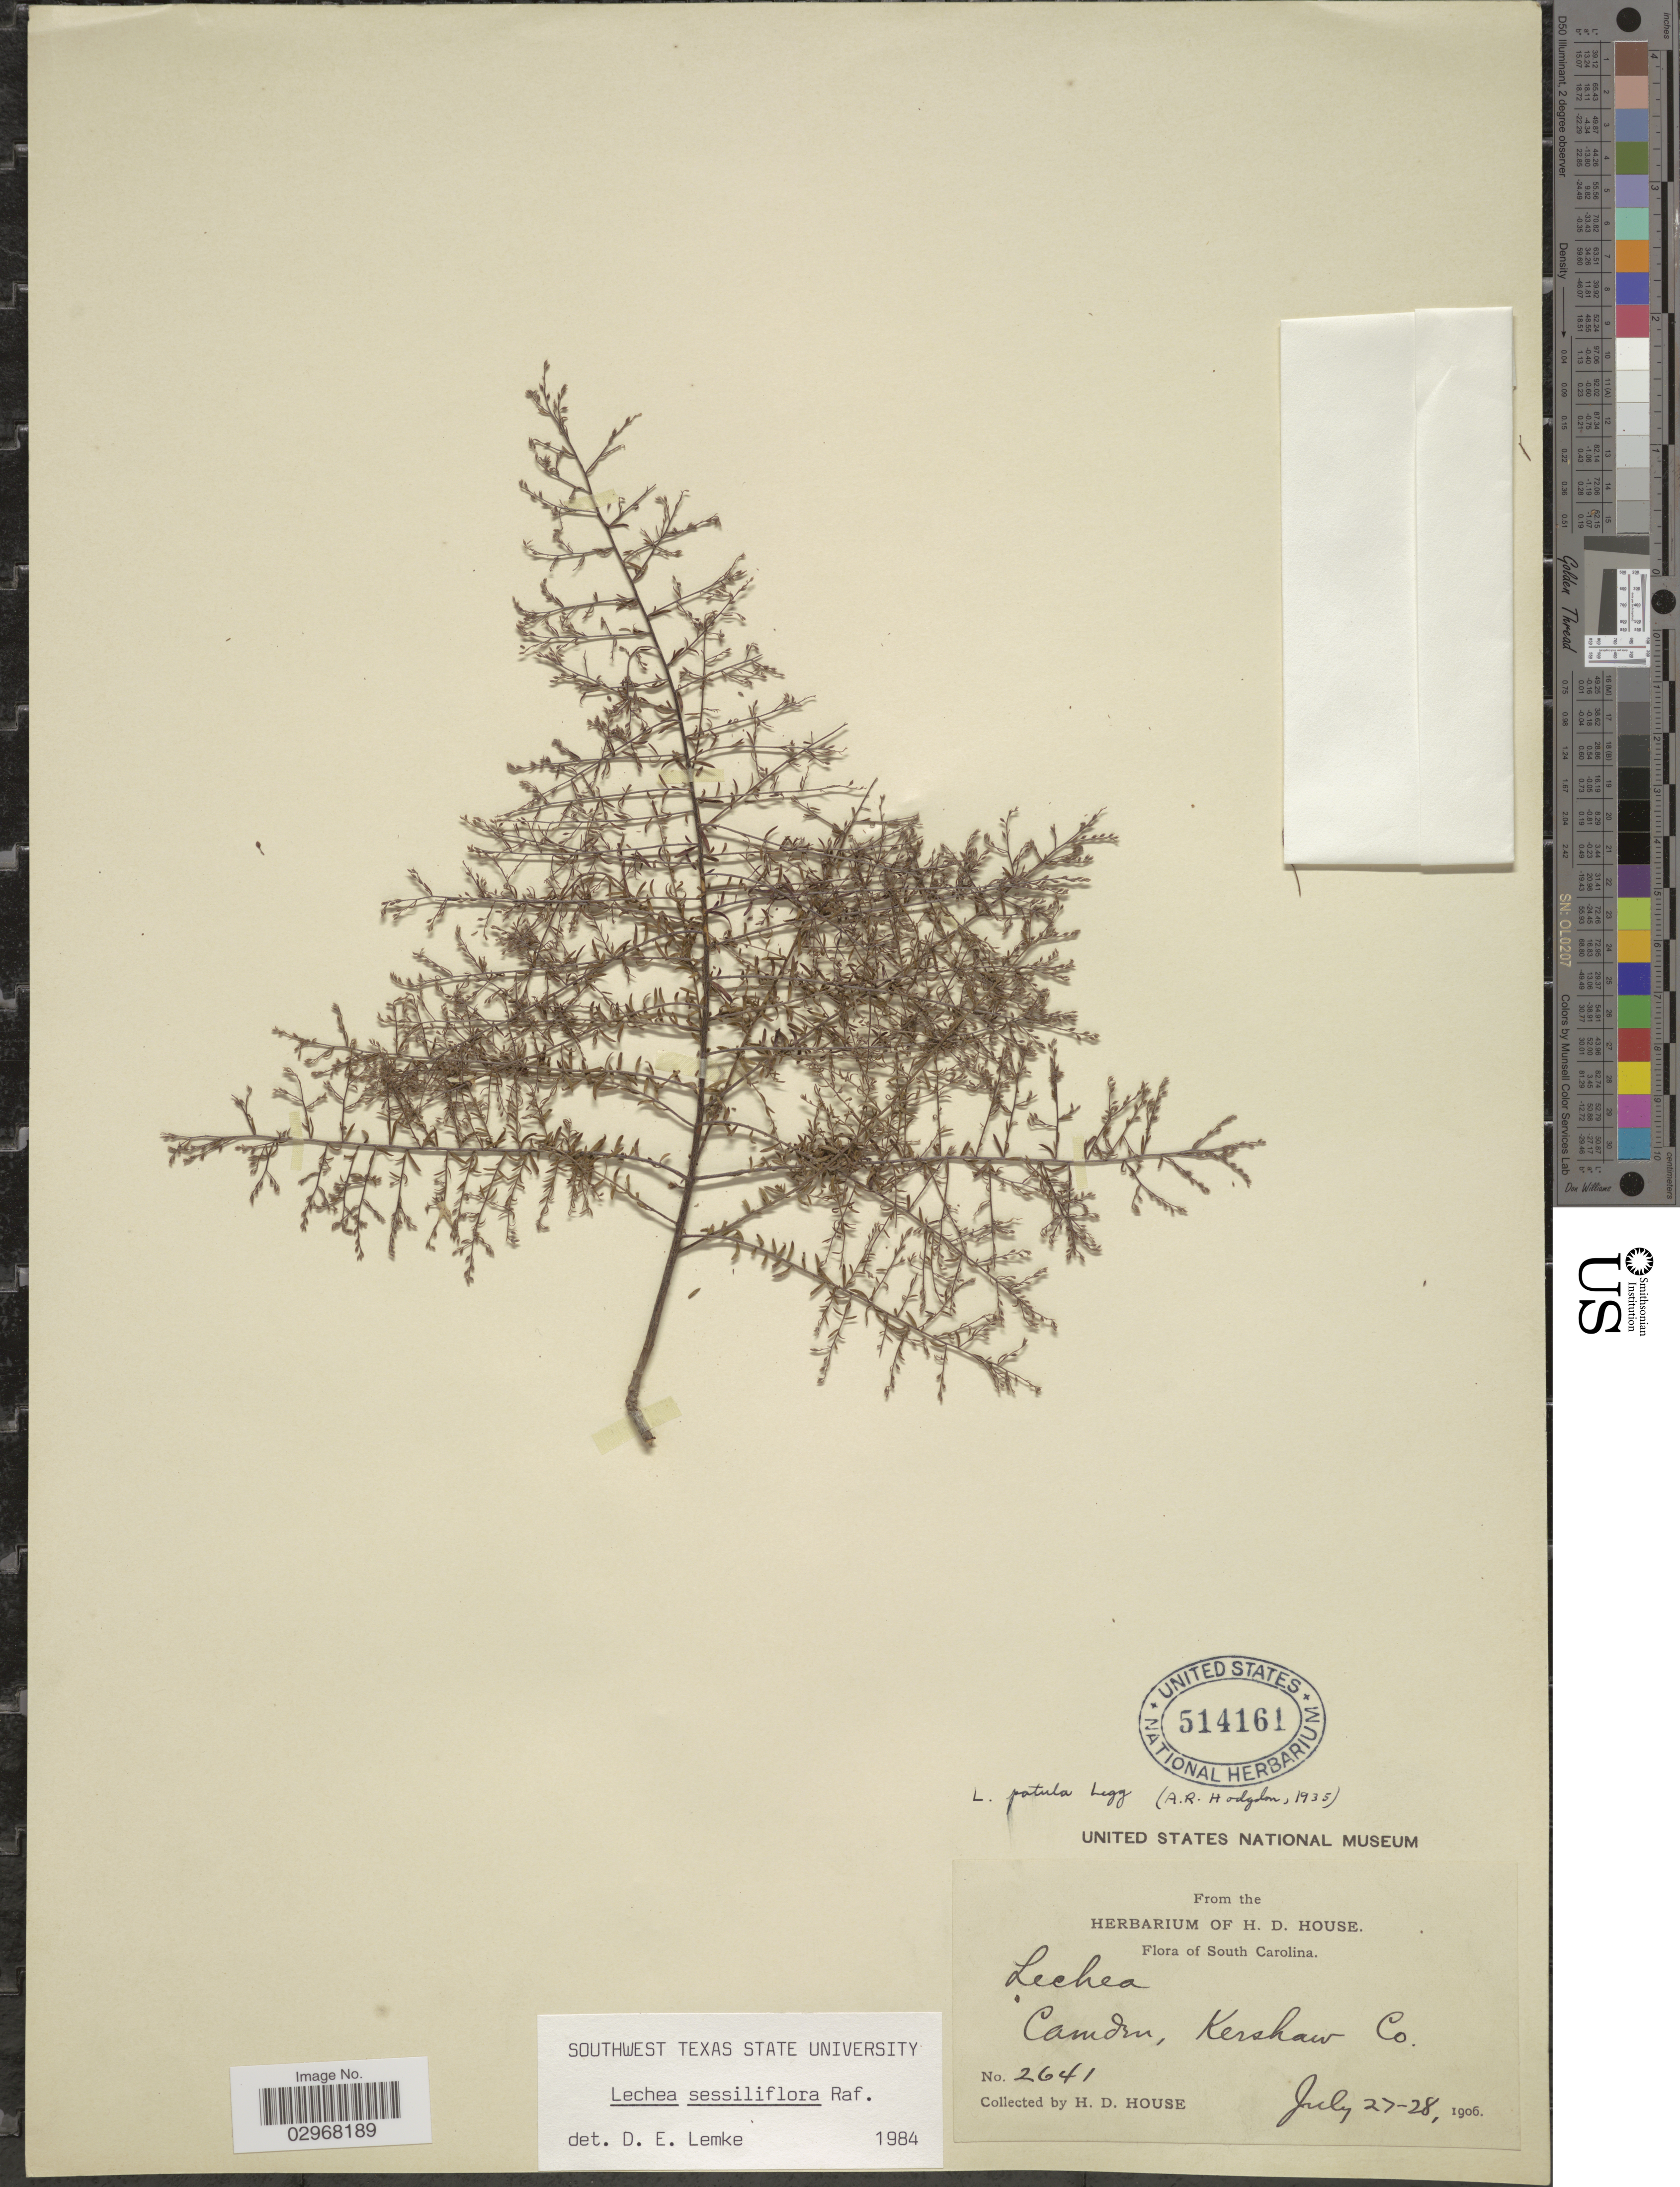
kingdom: Plantae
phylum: Tracheophyta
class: Magnoliopsida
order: Malvales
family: Cistaceae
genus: Lechea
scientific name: Lechea sessiliflora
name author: Raf.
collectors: H. D. House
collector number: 2641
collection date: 1906-07-27/1906-07-28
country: United States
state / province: South Carolina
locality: Camden, Kershaw Co.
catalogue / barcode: US 514161